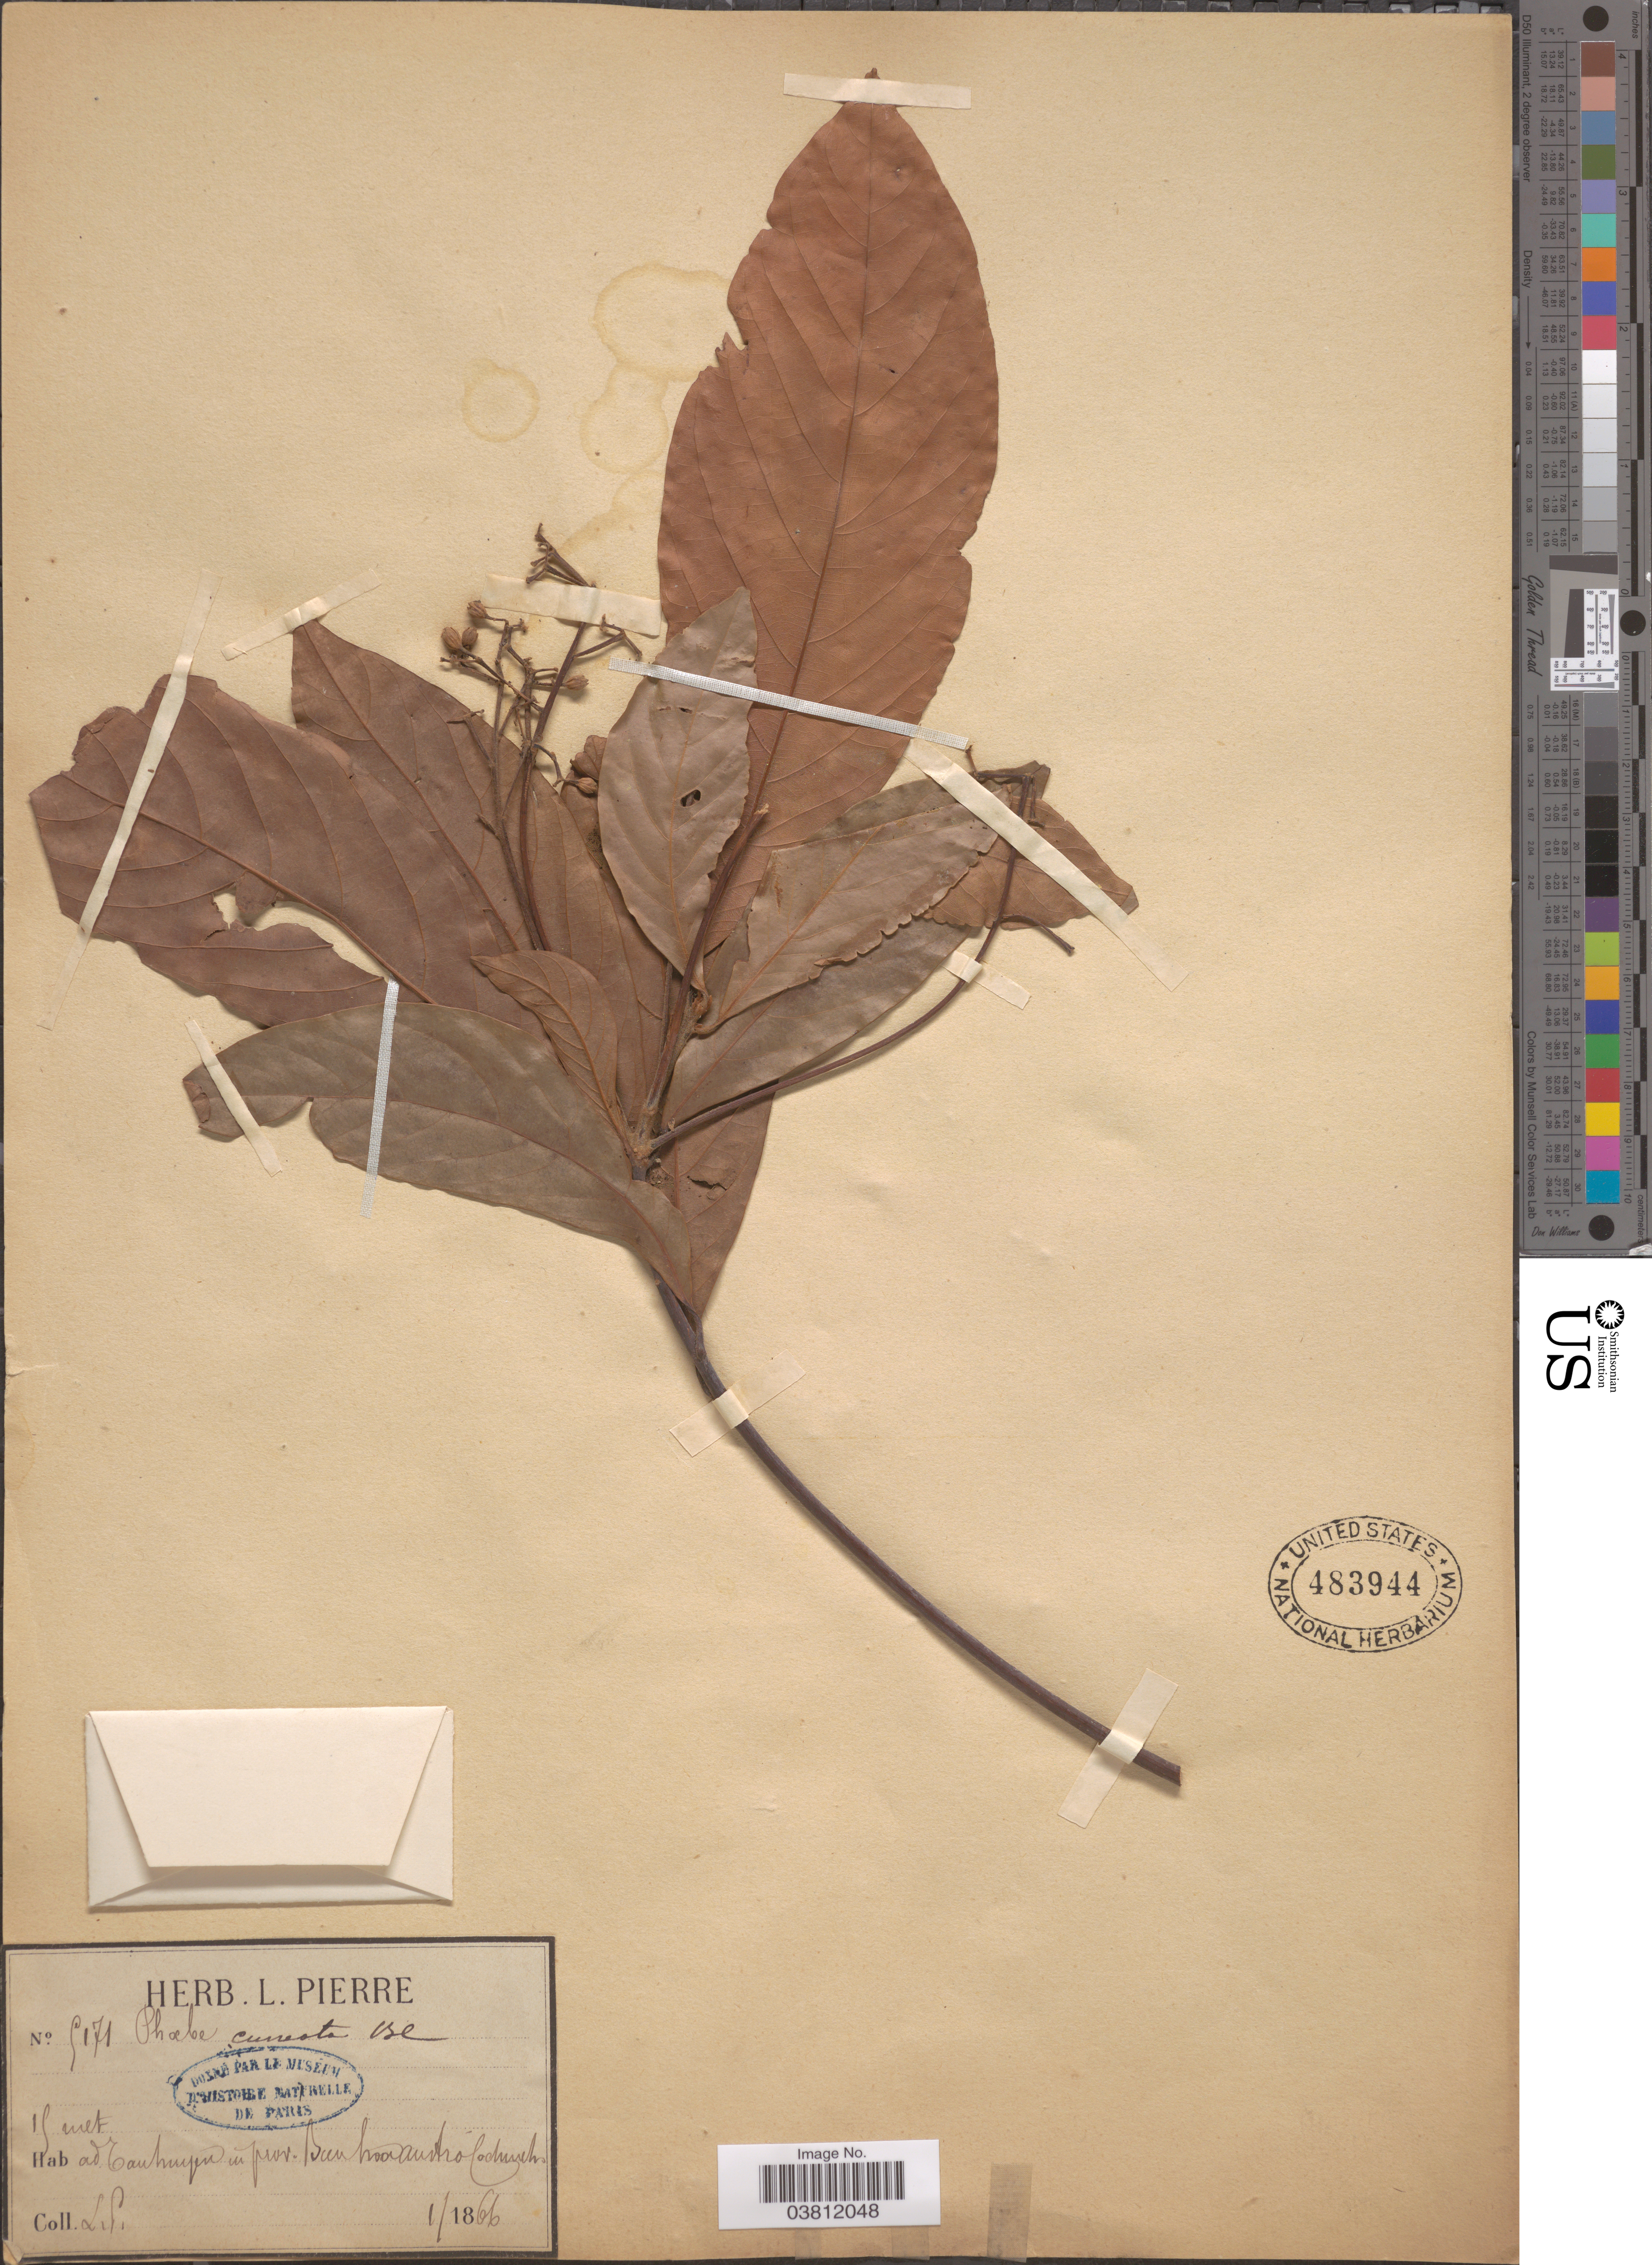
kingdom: Plantae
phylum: Tracheophyta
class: Magnoliopsida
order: Laurales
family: Lauraceae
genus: Phoebe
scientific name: Phoebe macrophylla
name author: Blume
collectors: L. Pierre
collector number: P171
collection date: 1866-01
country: Vietnam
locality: Ad Tauhuyen in prov Bun hoa austro Cochinchin.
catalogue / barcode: US 483944